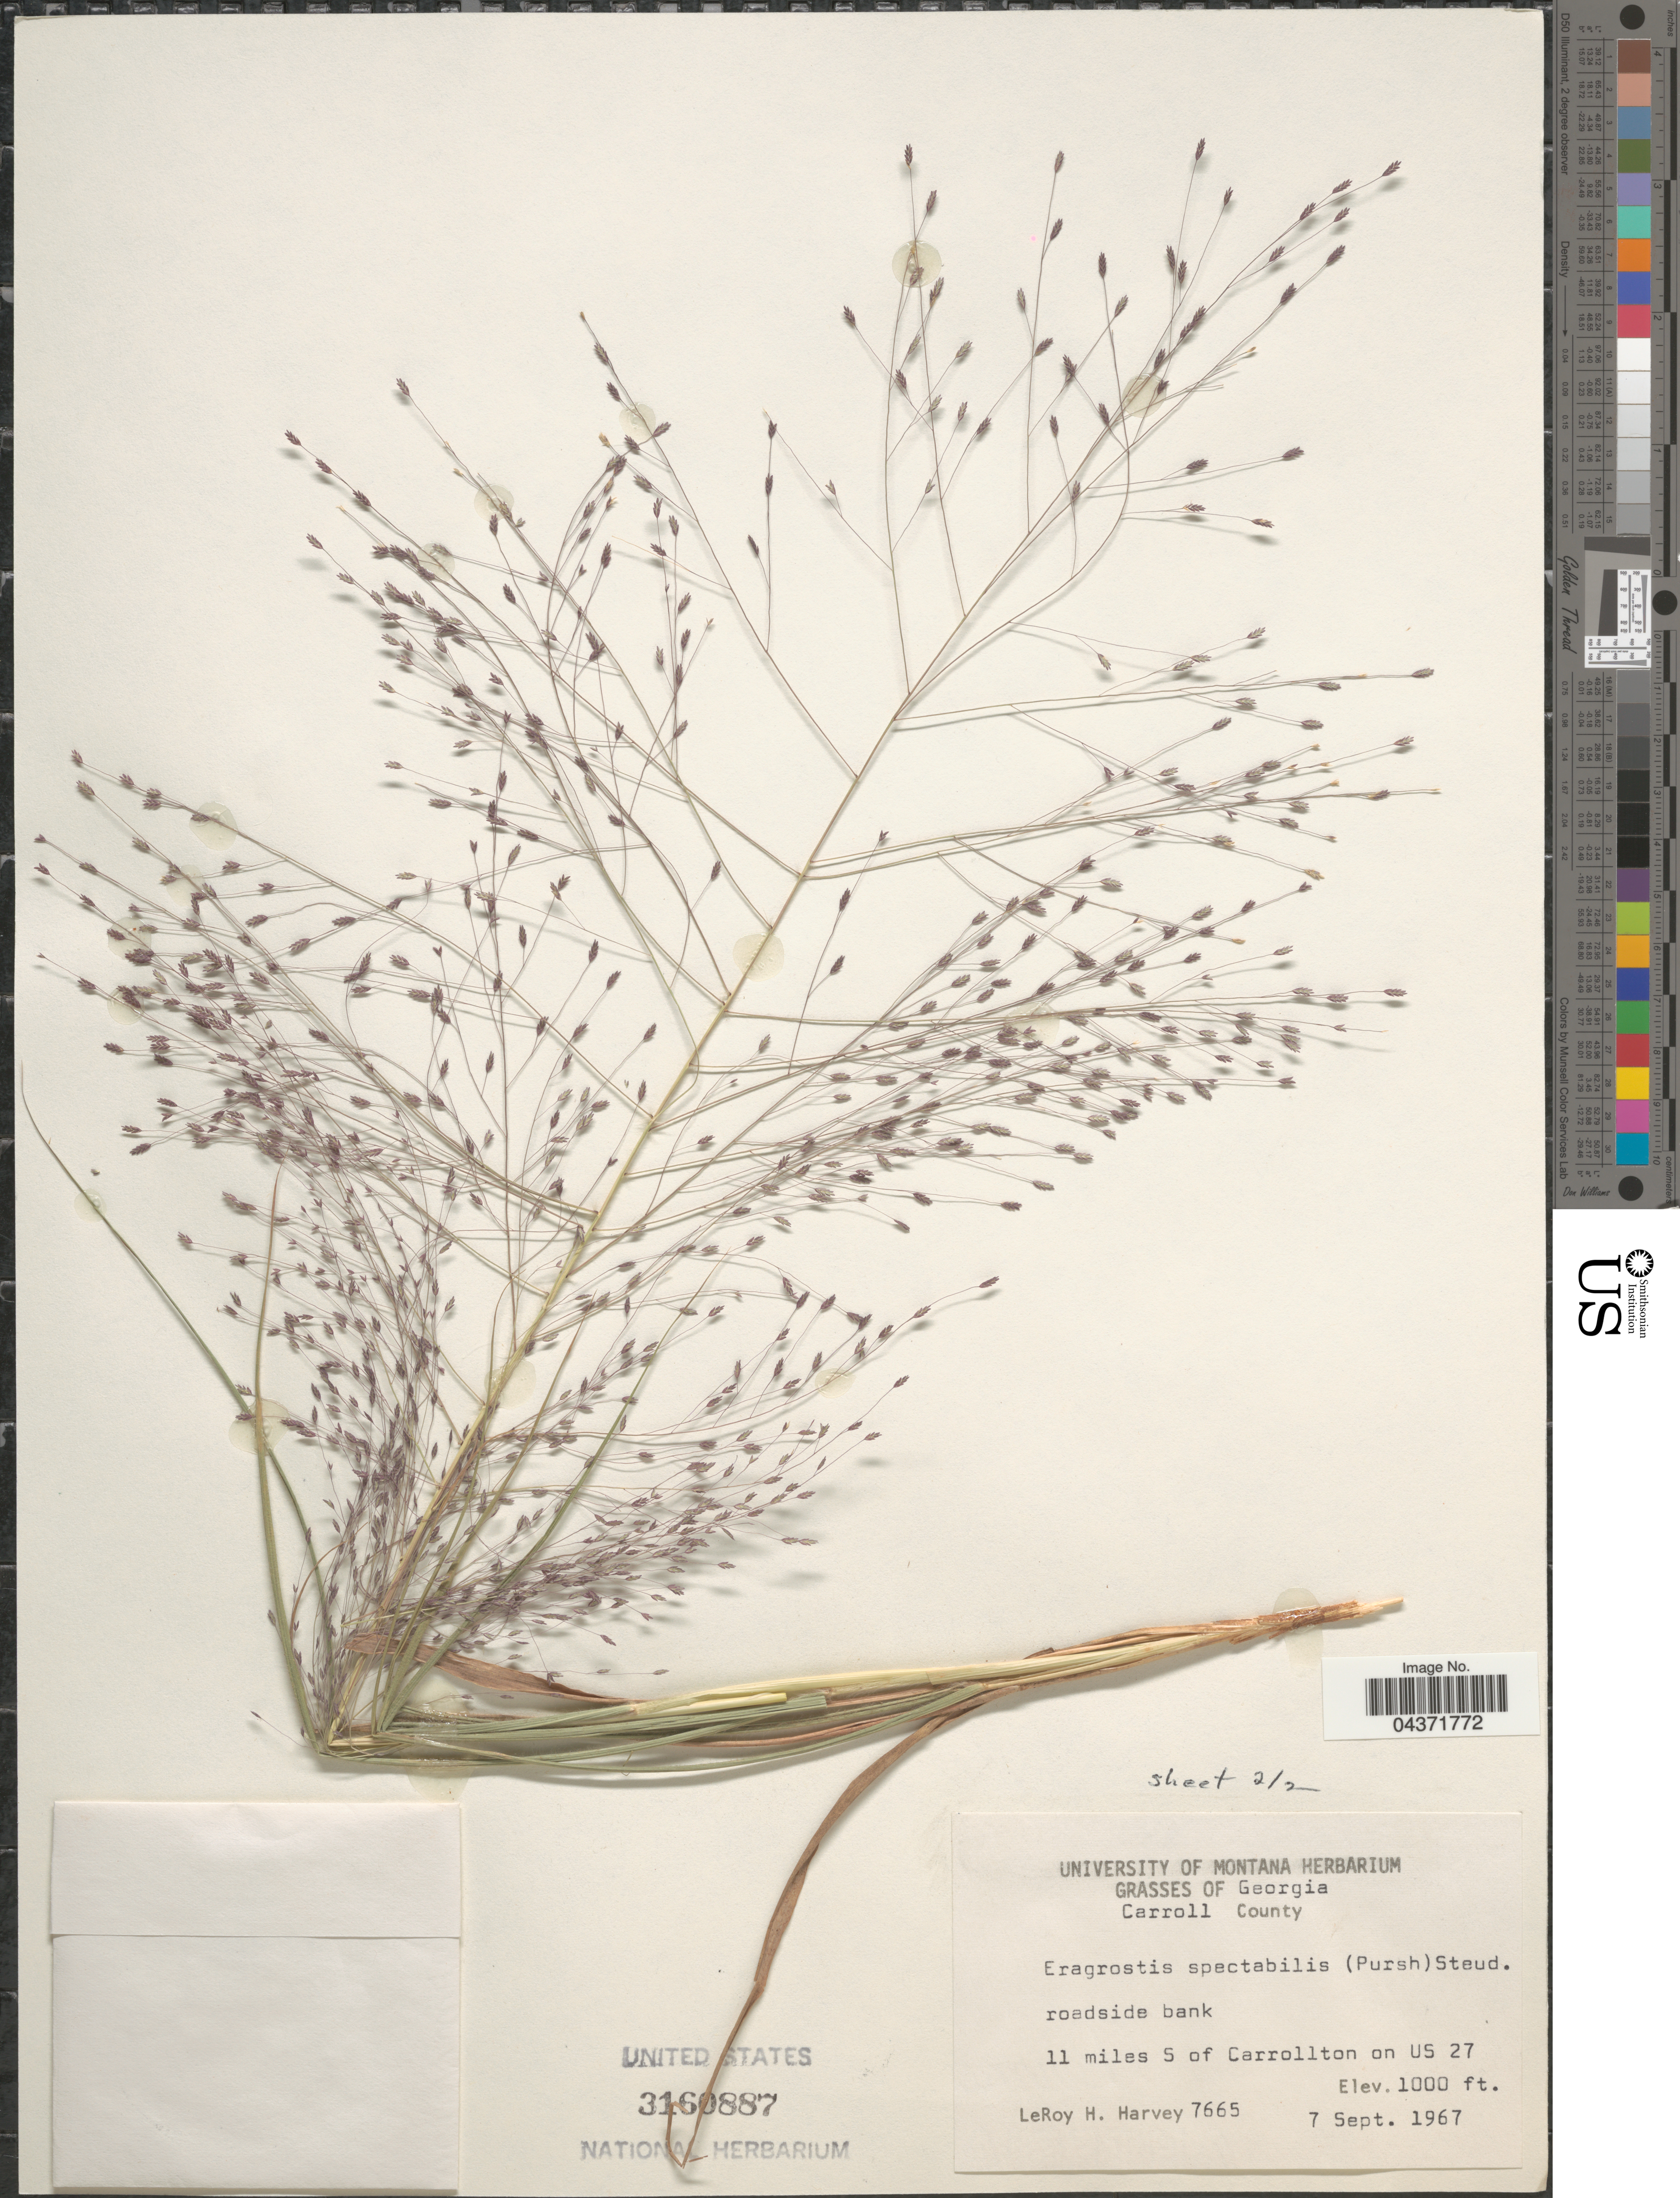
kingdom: Plantae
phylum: Tracheophyta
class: Liliopsida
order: Poales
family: Poaceae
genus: Eragrostis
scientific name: Eragrostis spectabilis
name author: (Pursh) Steud.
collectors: L. H. Harvey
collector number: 7665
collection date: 1967-09-07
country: United States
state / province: Georgia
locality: Carroll County. 11 miles S of Carrollton on US 27.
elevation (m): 305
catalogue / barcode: US 3160887